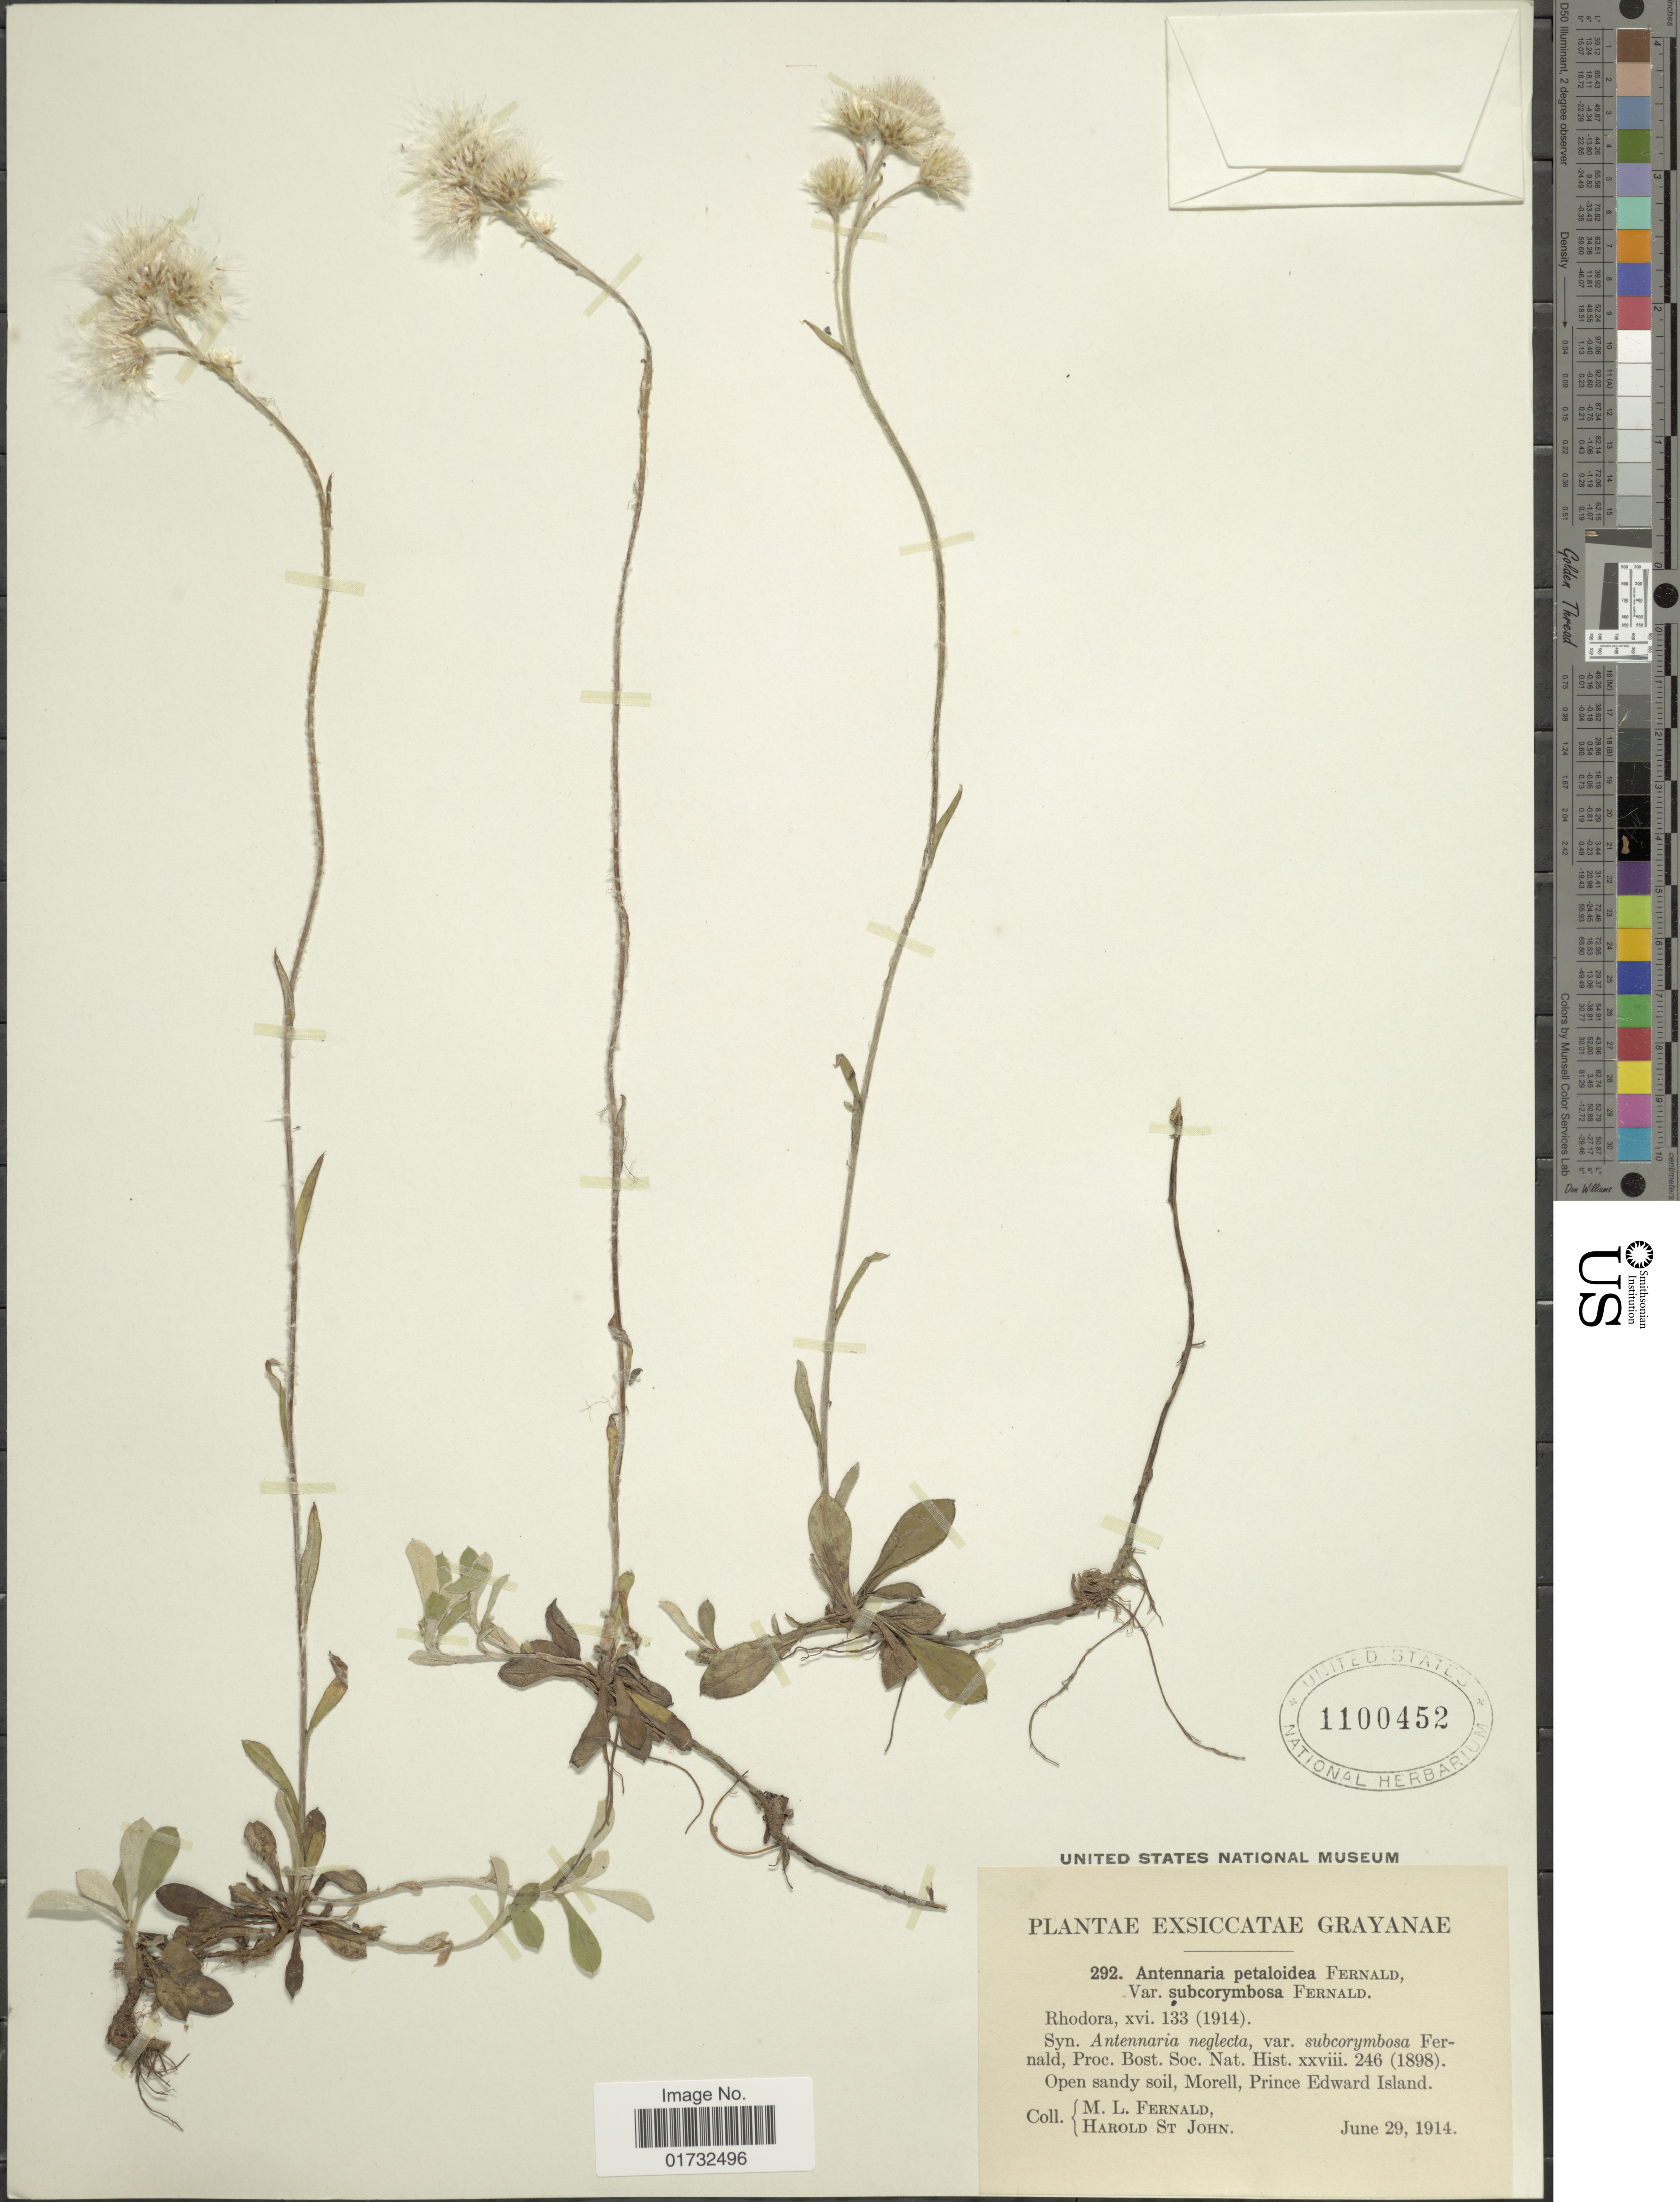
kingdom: Plantae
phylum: Tracheophyta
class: Magnoliopsida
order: Asterales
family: Asteraceae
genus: Antennaria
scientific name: Antennaria petaloidea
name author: (Fernald) Fernald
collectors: M. L. Fernald & H. St. John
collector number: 292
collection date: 1914-06-29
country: Canada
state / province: Prince Edward Island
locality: Morell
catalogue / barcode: US 1100452